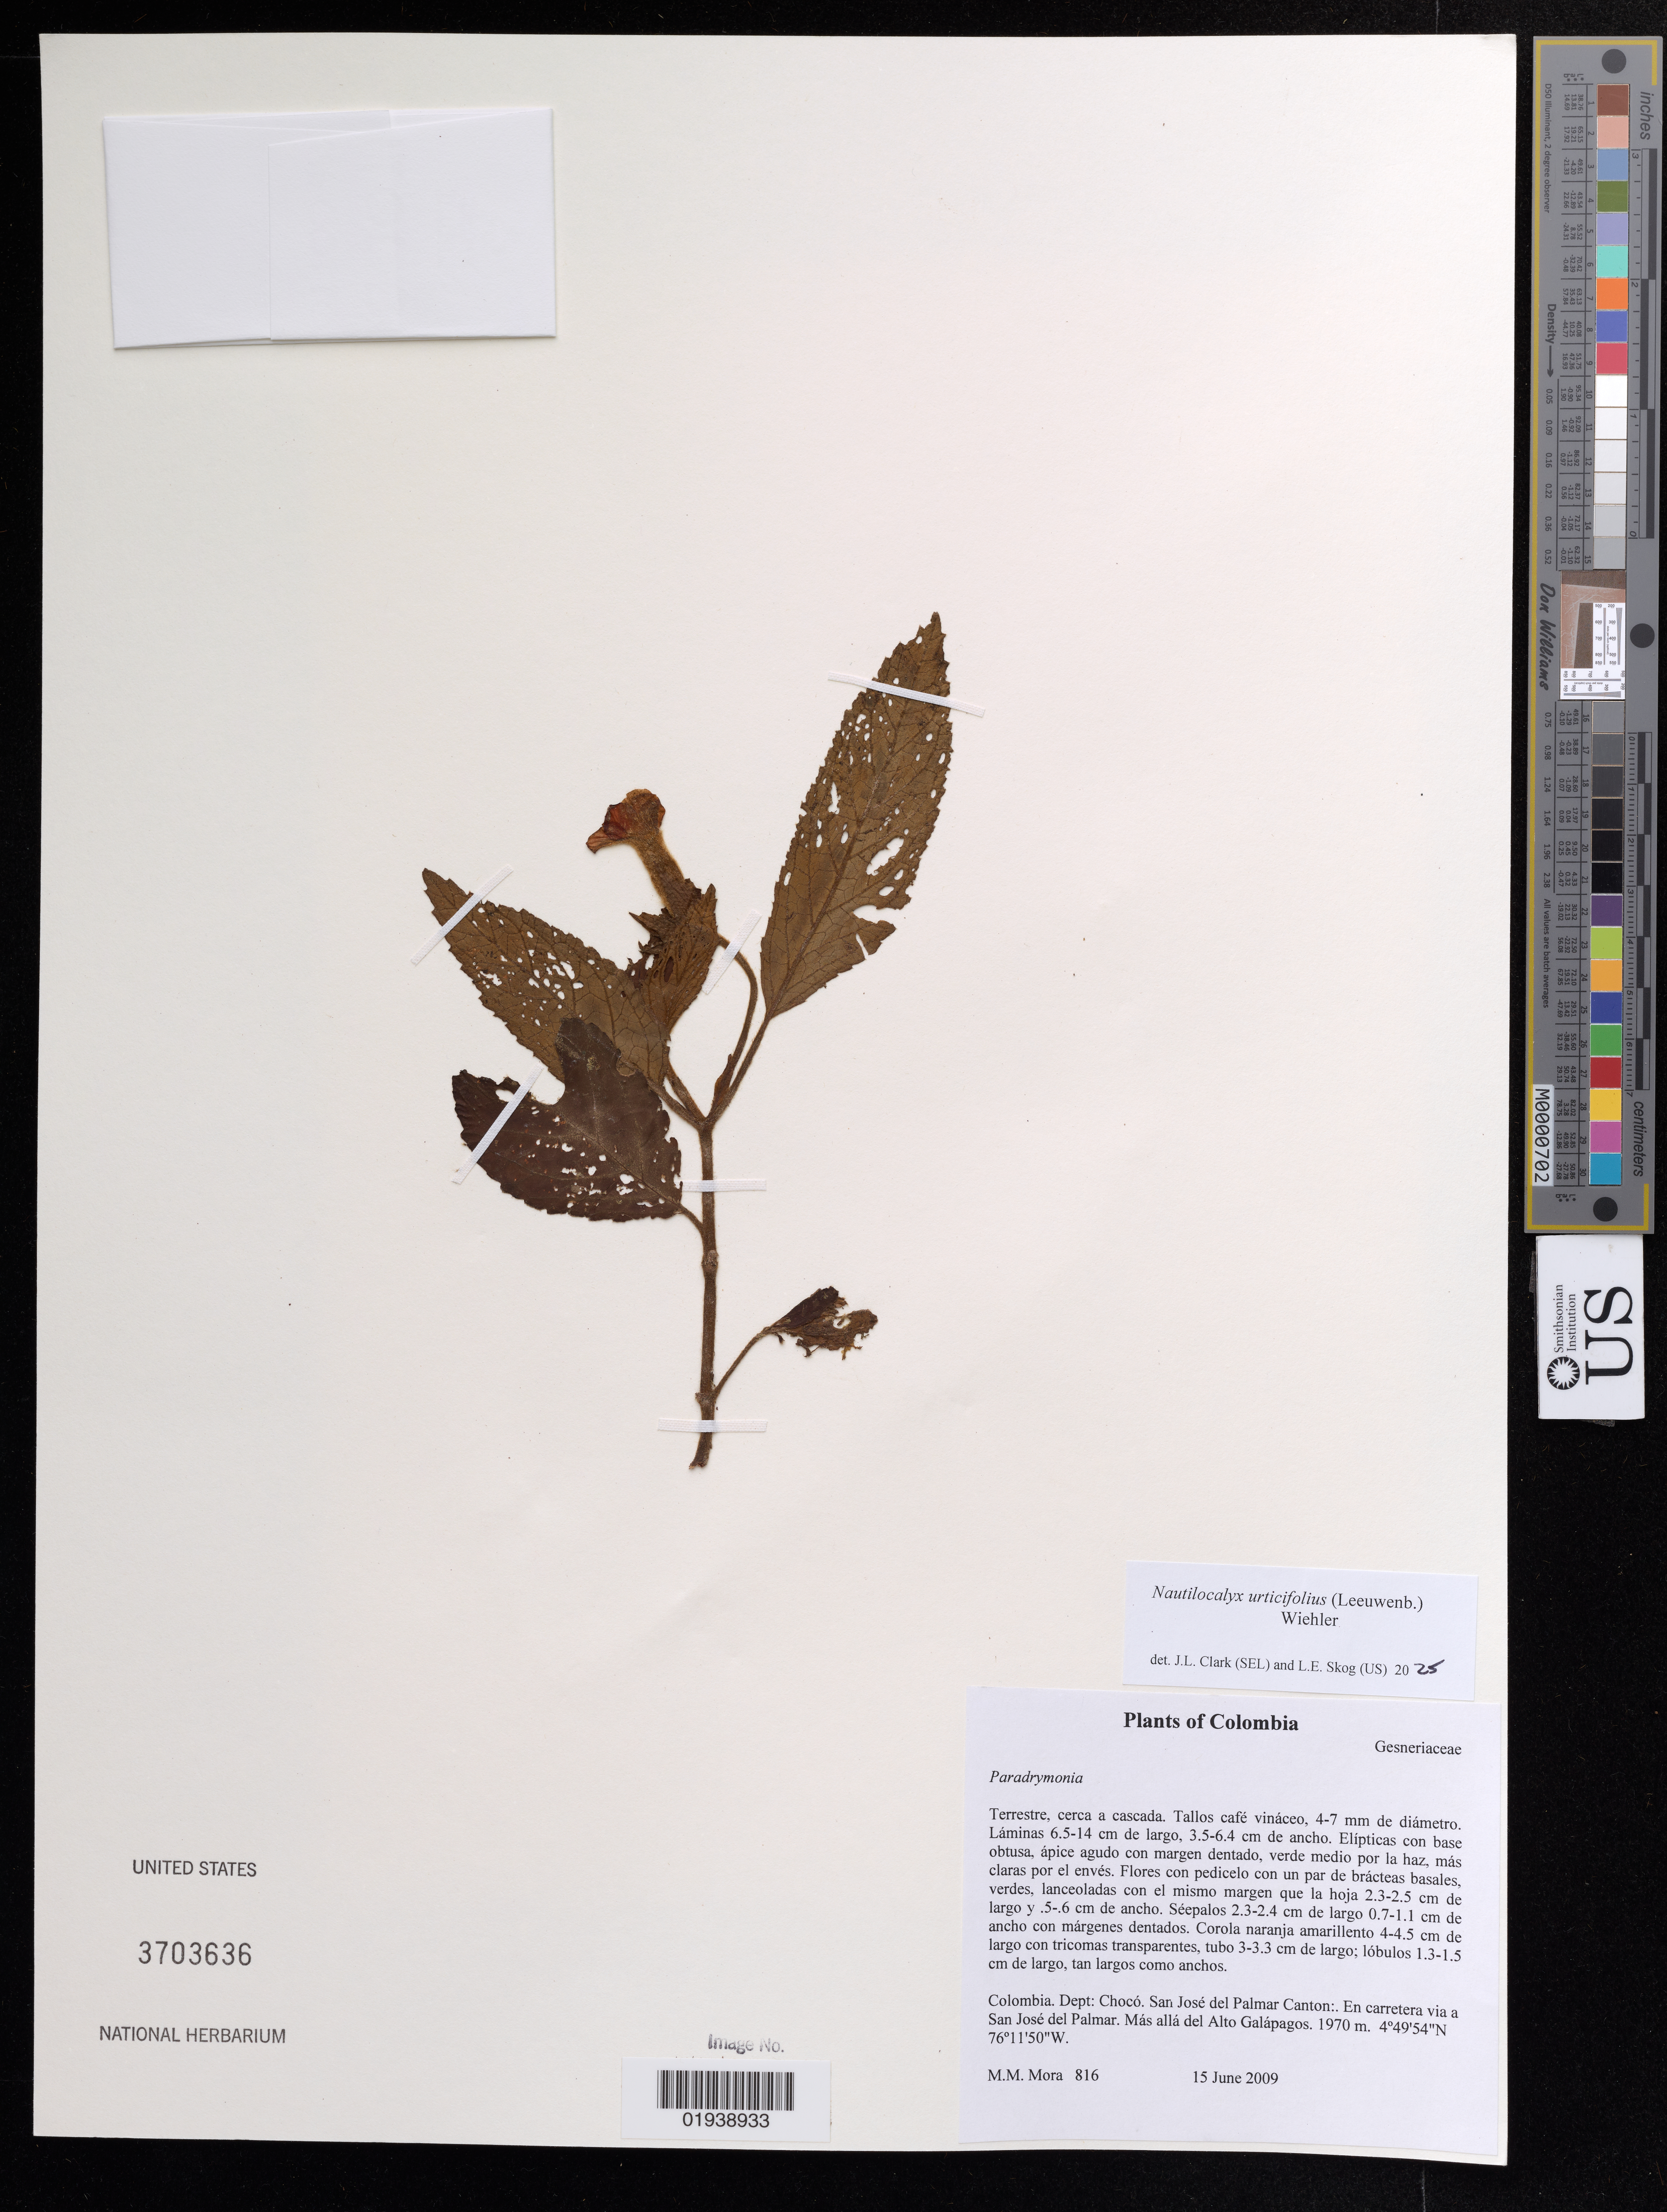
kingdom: Plantae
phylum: Tracheophyta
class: Magnoliopsida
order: Lamiales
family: Gesneriaceae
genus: Nautilocalyx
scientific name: Nautilocalyx urticifolius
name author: (Leeuwenb.) Wiehler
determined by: Clark, J. L.; Skog, Laurence E.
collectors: M. M. Mora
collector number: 816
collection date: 2009-06-15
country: Colombia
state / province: Chocó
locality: San Jose del Palmar Canton: En carretera via a San Jose del Palmar. Mas alla del Alto Galapagos.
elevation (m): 1970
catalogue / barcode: US 3703636